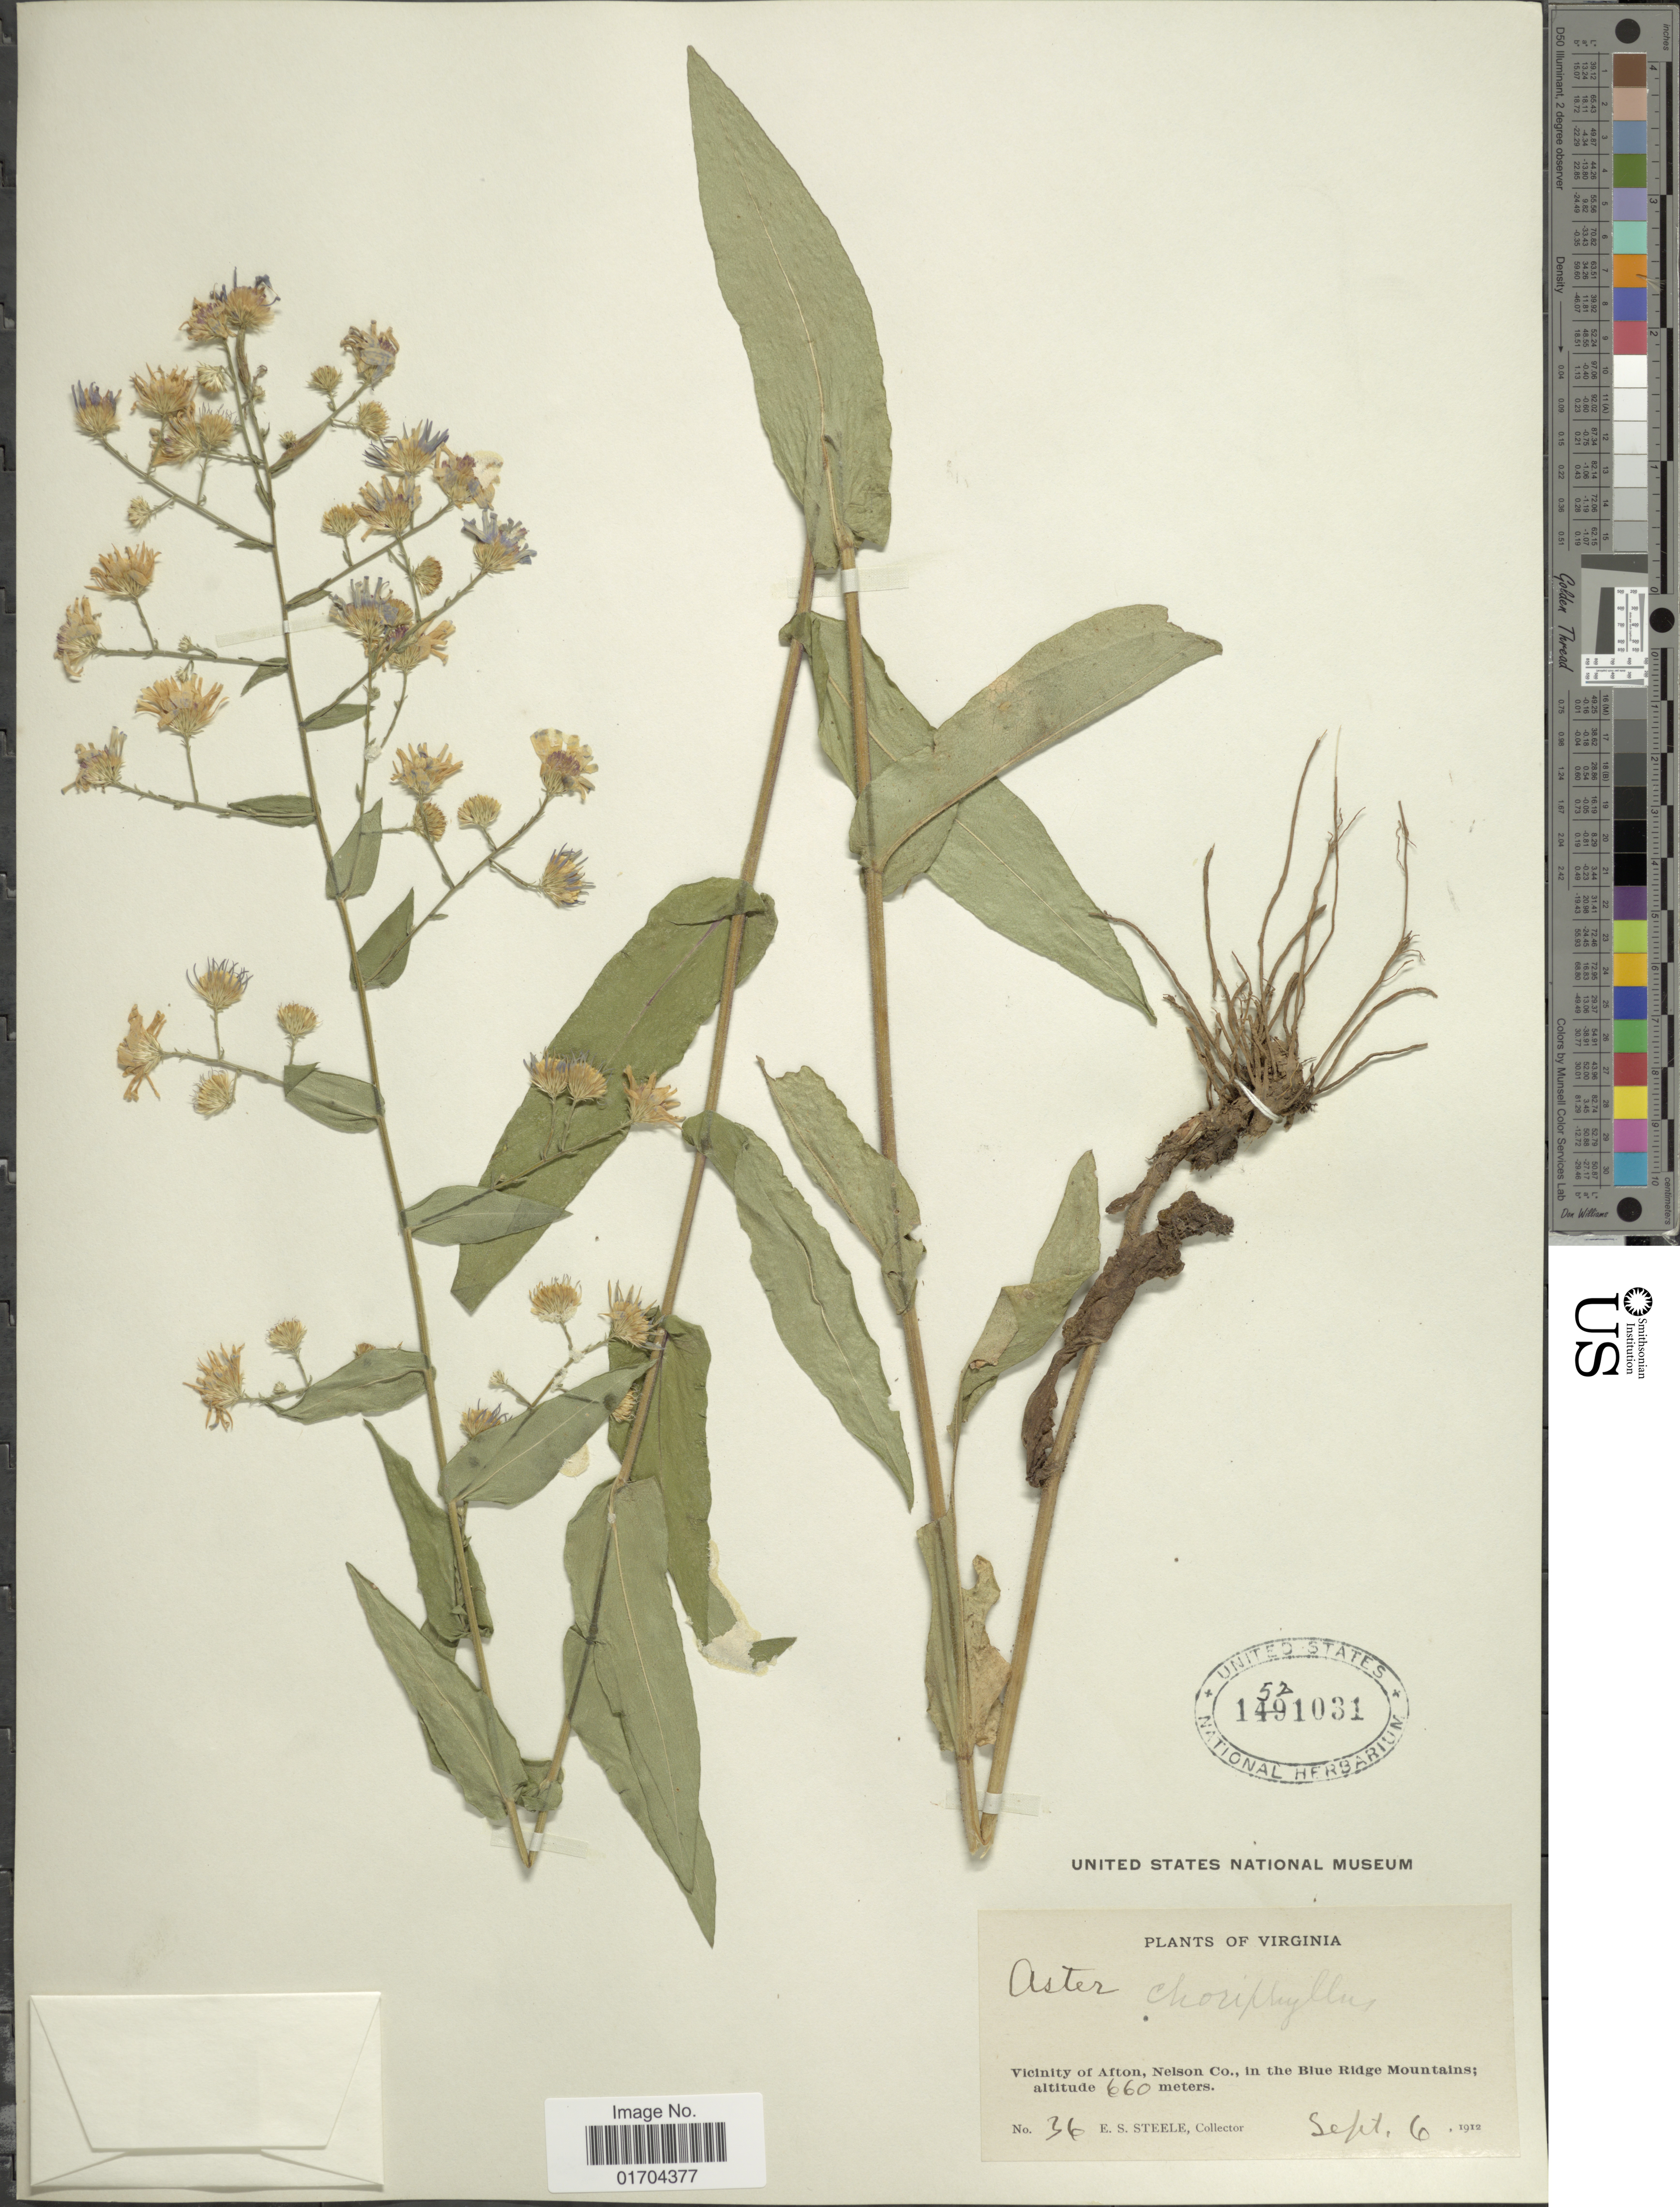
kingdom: Plantae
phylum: Tracheophyta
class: Magnoliopsida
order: Asterales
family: Asteraceae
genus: Symphyotrichum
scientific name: Symphyotrichum sp.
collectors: E. Steele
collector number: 36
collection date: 1912-09-06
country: United States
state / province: Virginia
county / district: Nelson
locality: Vicinity of Afton, Nelson Co., in the Blue Ridge Mountains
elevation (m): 660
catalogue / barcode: US 1521031